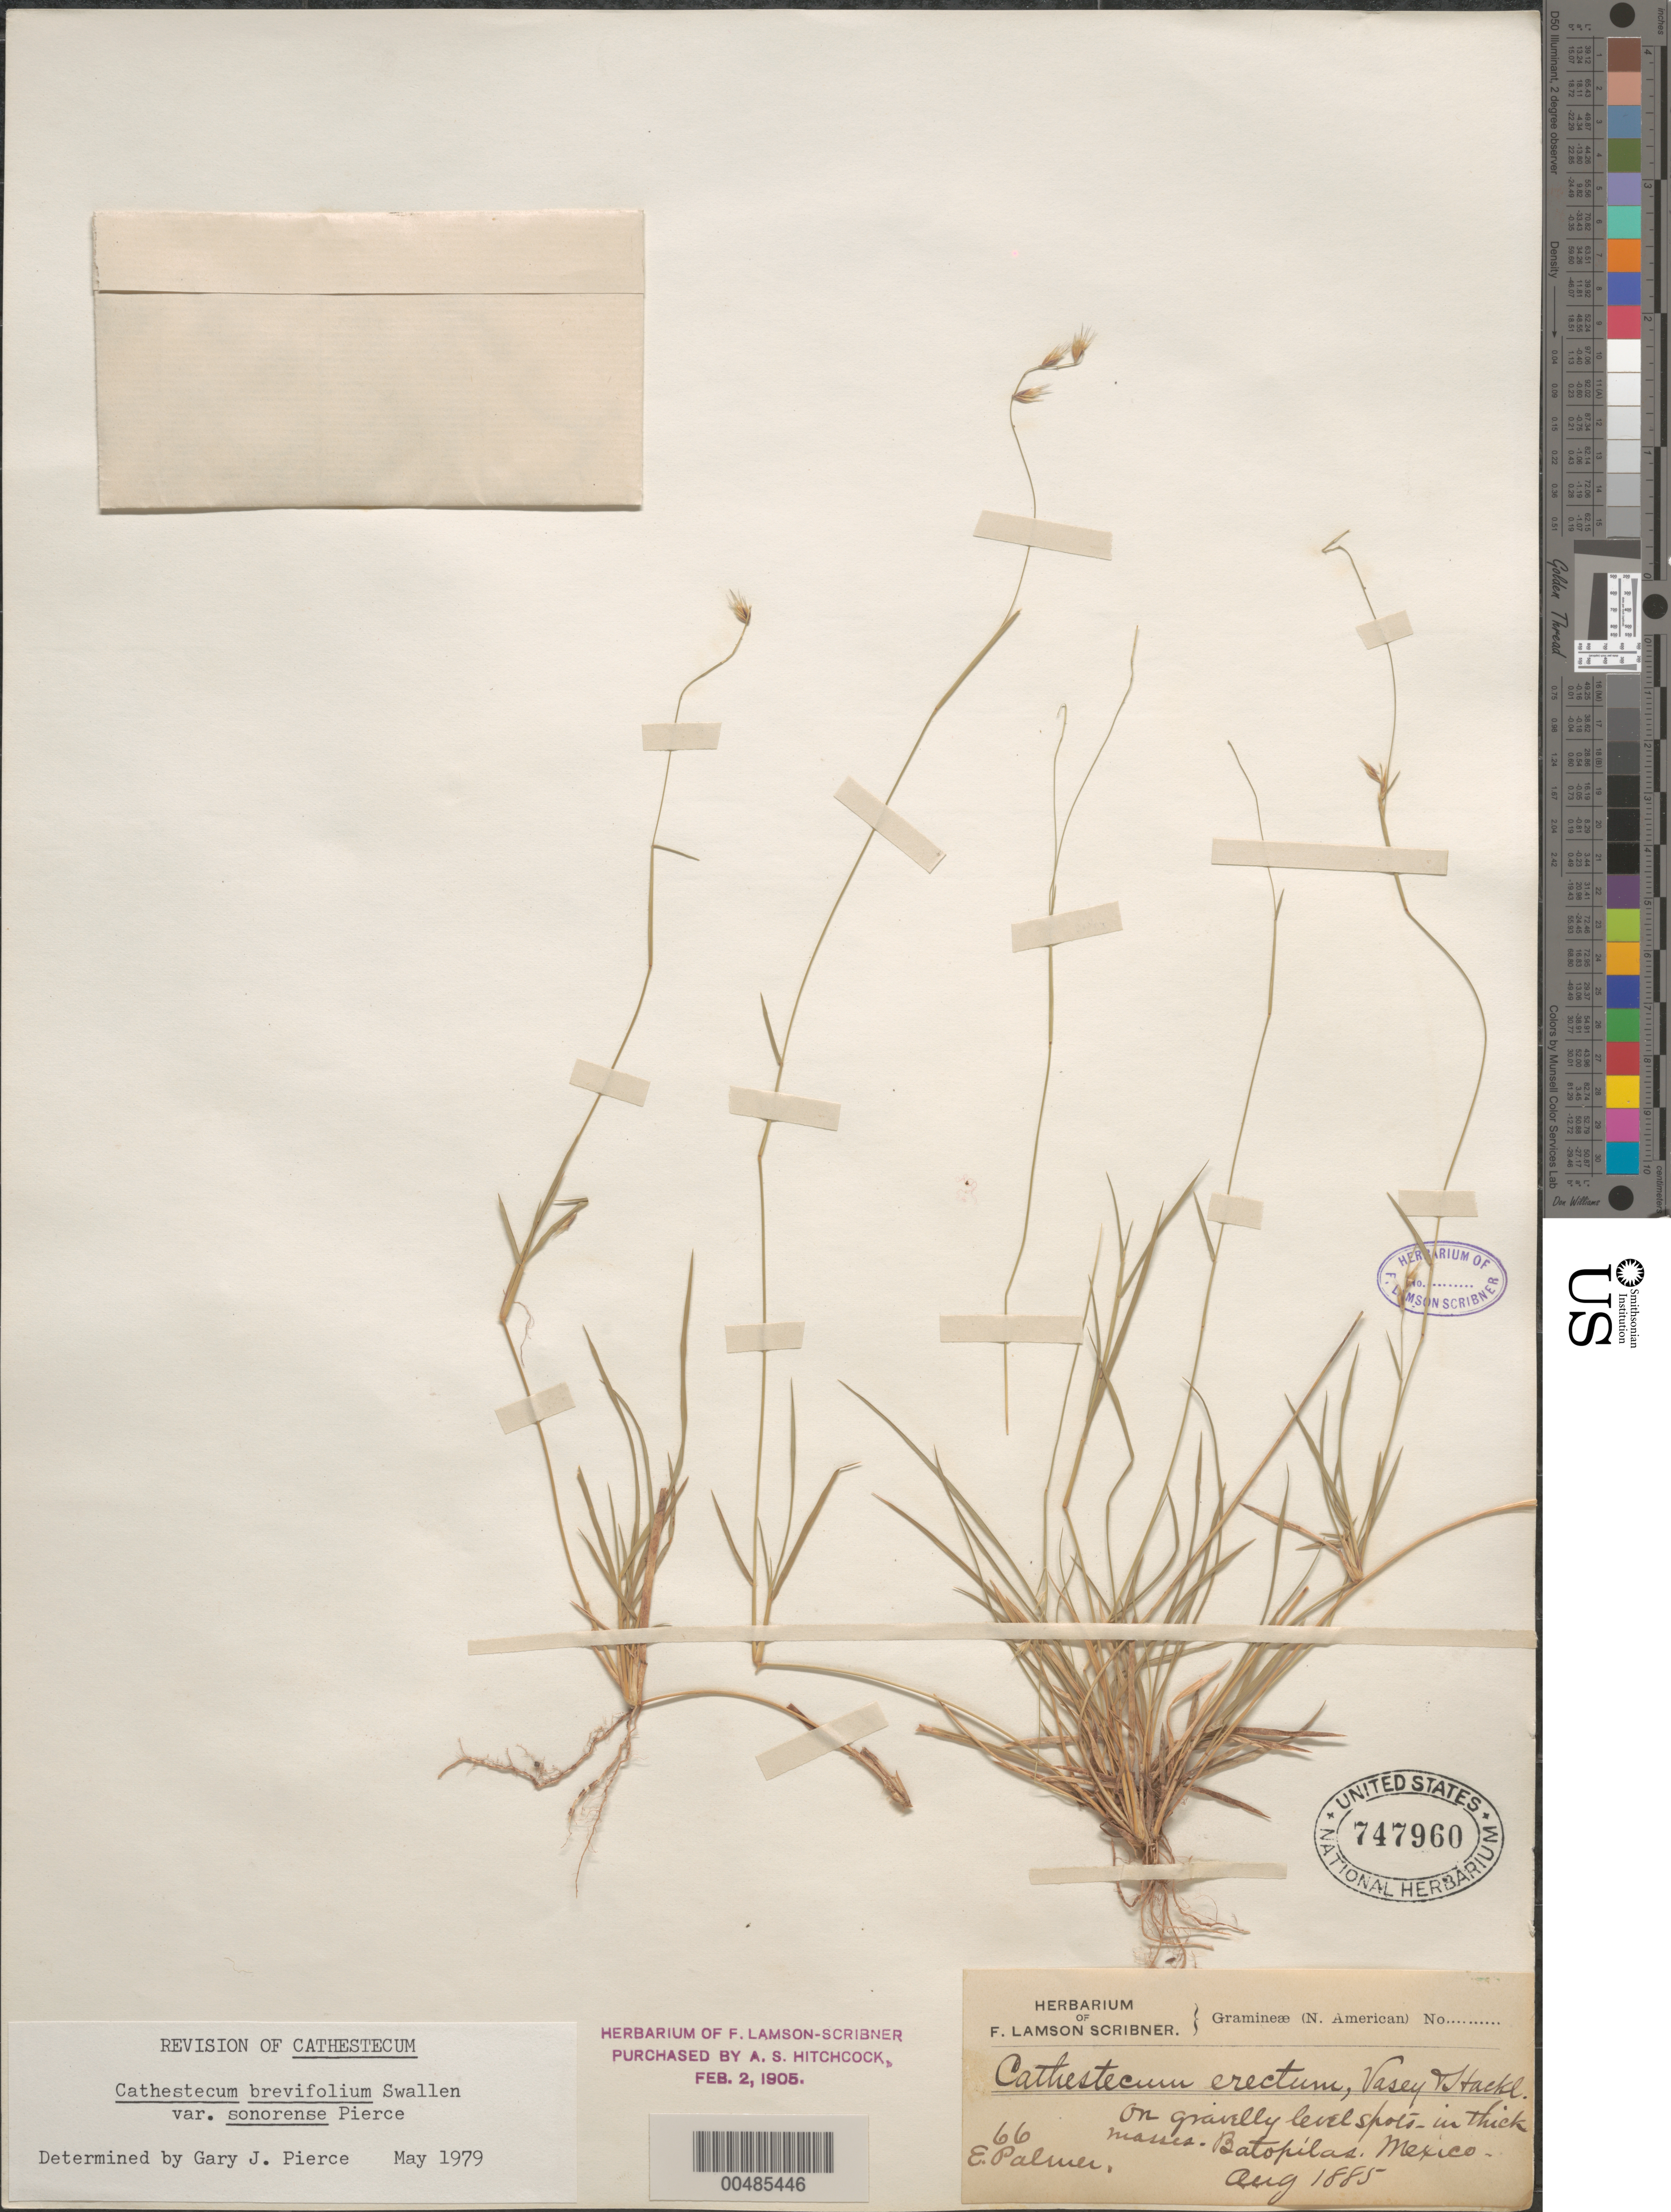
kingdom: Plantae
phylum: Tracheophyta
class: Liliopsida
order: Poales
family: Poaceae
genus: Cathestecum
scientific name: Cathestecum brevifolium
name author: Swallen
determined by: Pierce, G. J.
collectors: E. Palmer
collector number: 66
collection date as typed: Aug 1885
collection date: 1885-08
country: Mexico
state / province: Chihuahua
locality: Batopilas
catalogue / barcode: US 747960